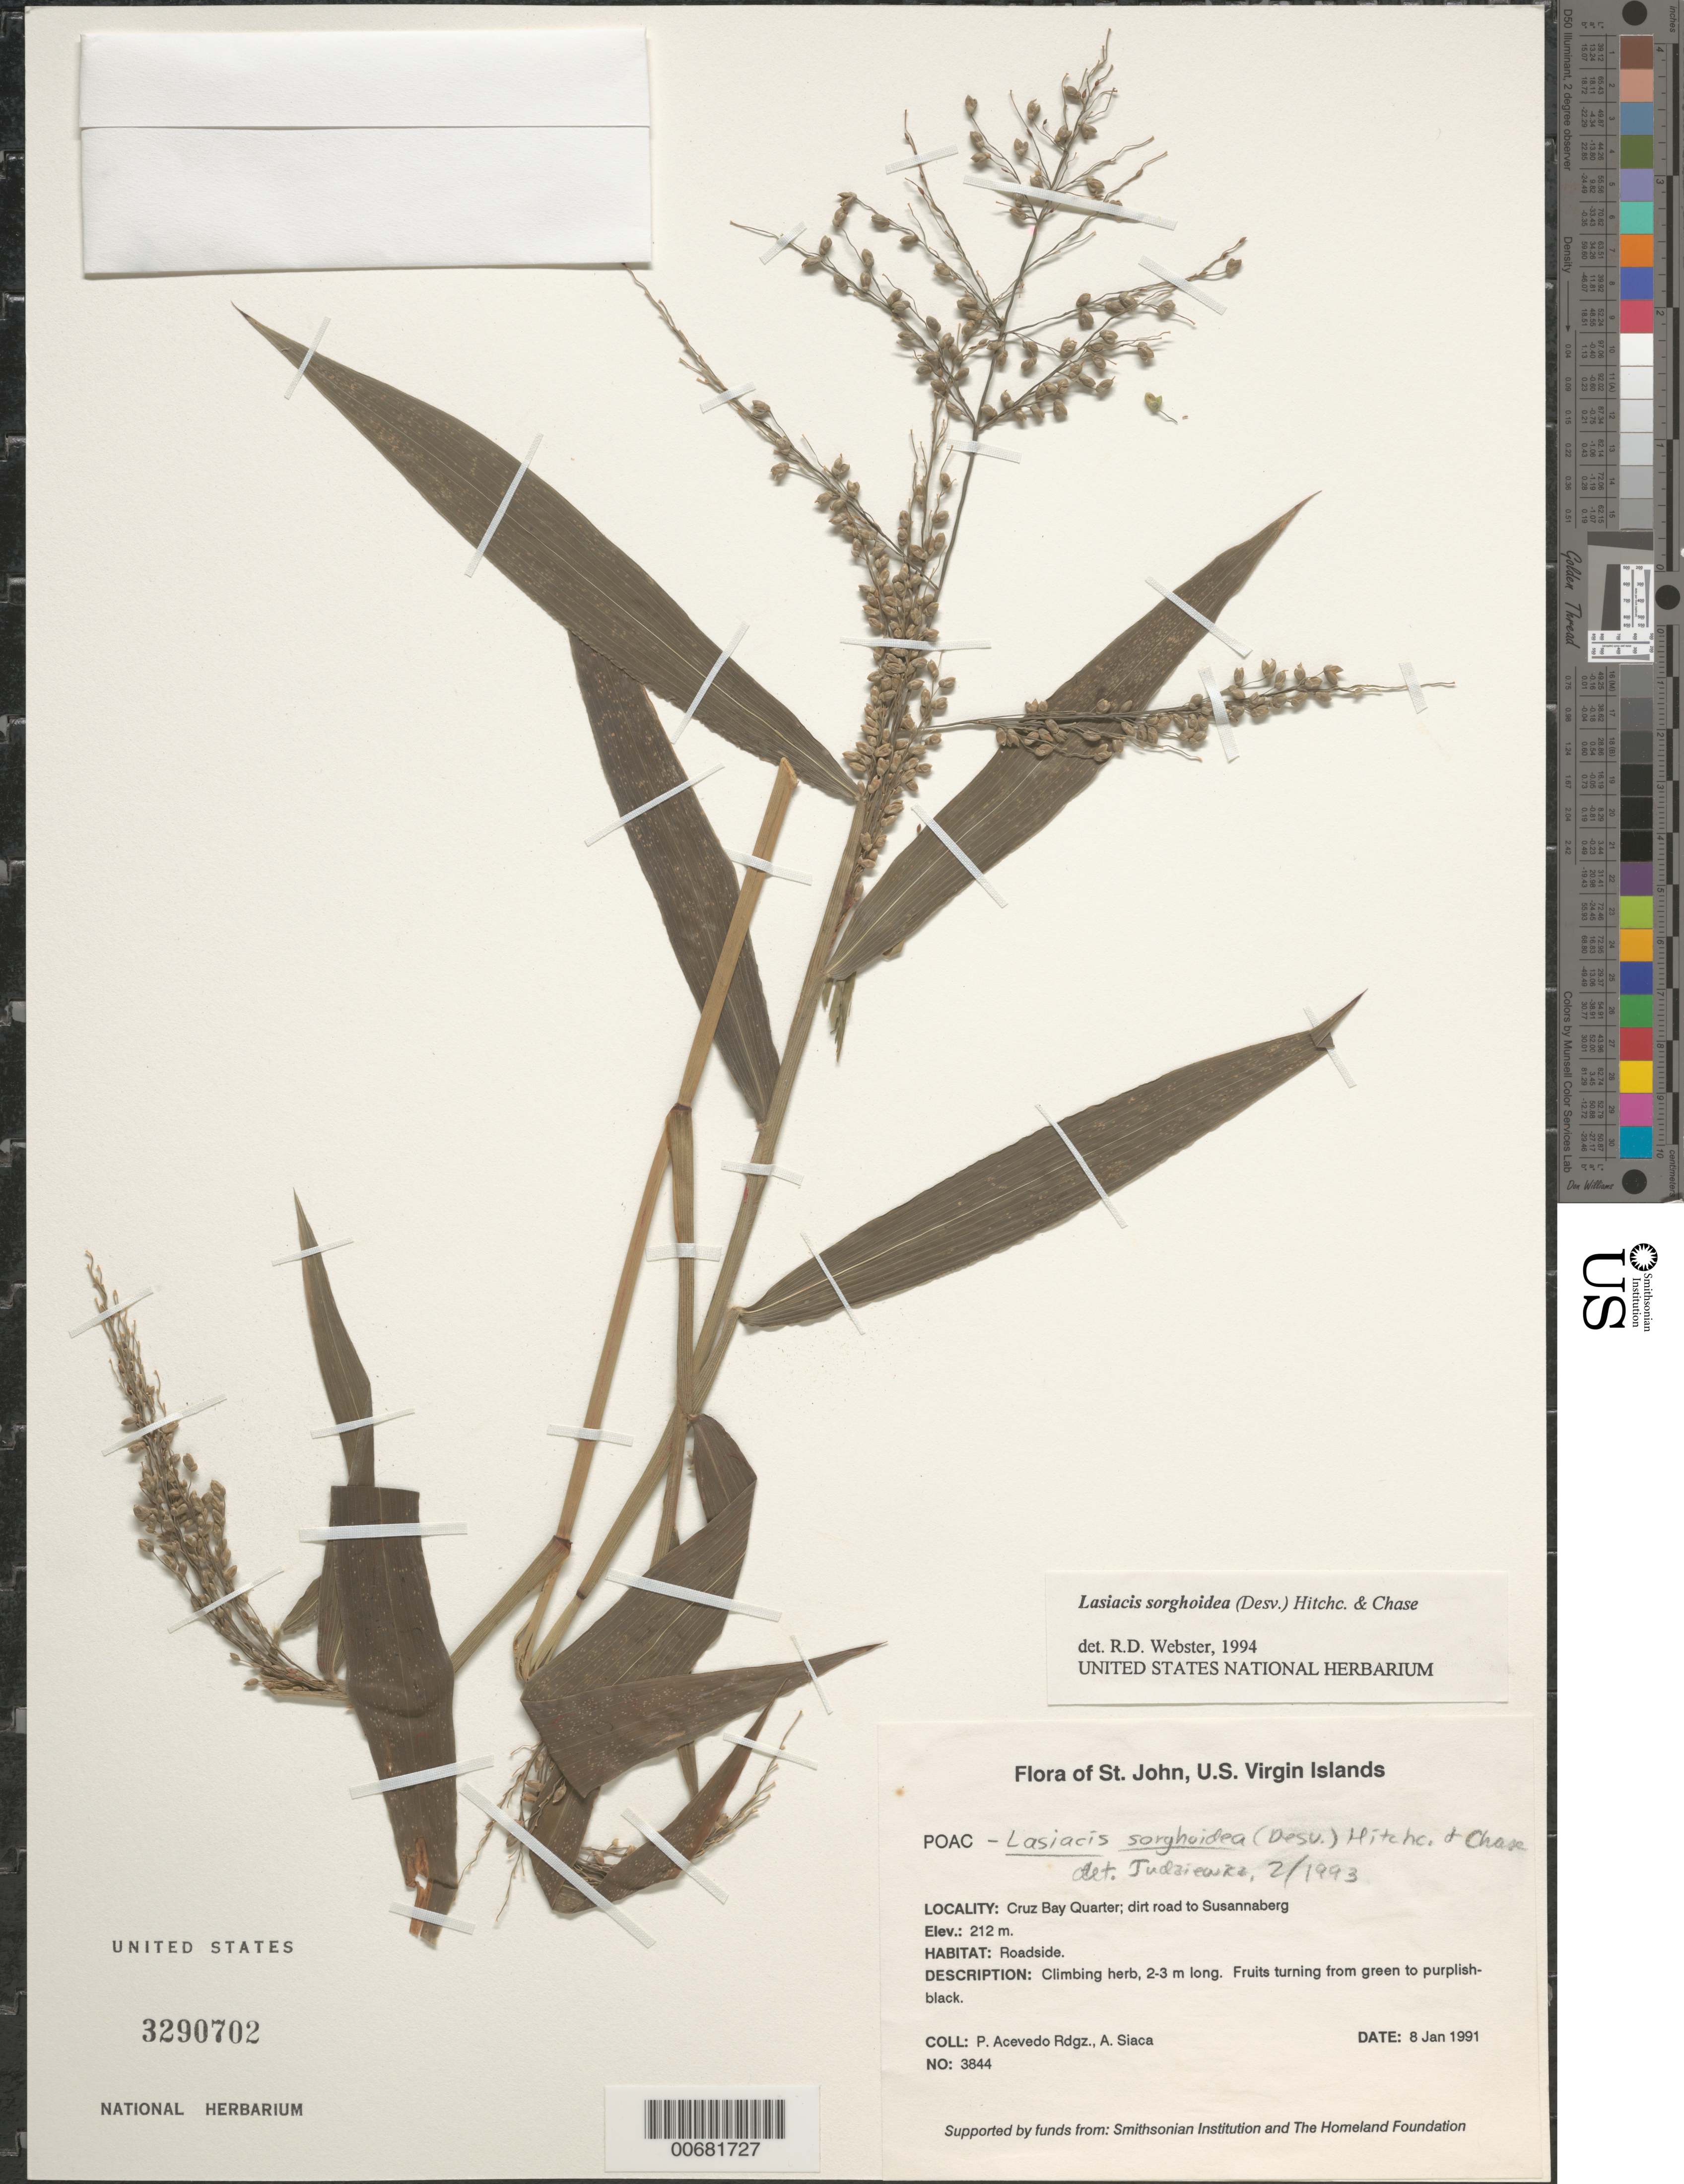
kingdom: Plantae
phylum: Tracheophyta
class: Liliopsida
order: Poales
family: Poaceae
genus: Lasiacis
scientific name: Lasiacis sorghoidea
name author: (Desv. ex Ham.) Hitchc. & Chase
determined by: Judziewicz, E. J.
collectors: P. Acevedo-Rodr. & A. Siaca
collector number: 3844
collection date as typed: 08 Jan 1991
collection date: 1991-01-08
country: U.S. Virgin Islands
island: St. John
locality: Cruz Bay Quarter; Dirt road from Susannaberg to North Shore Road.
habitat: Roadside.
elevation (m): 212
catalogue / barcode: US 3290702